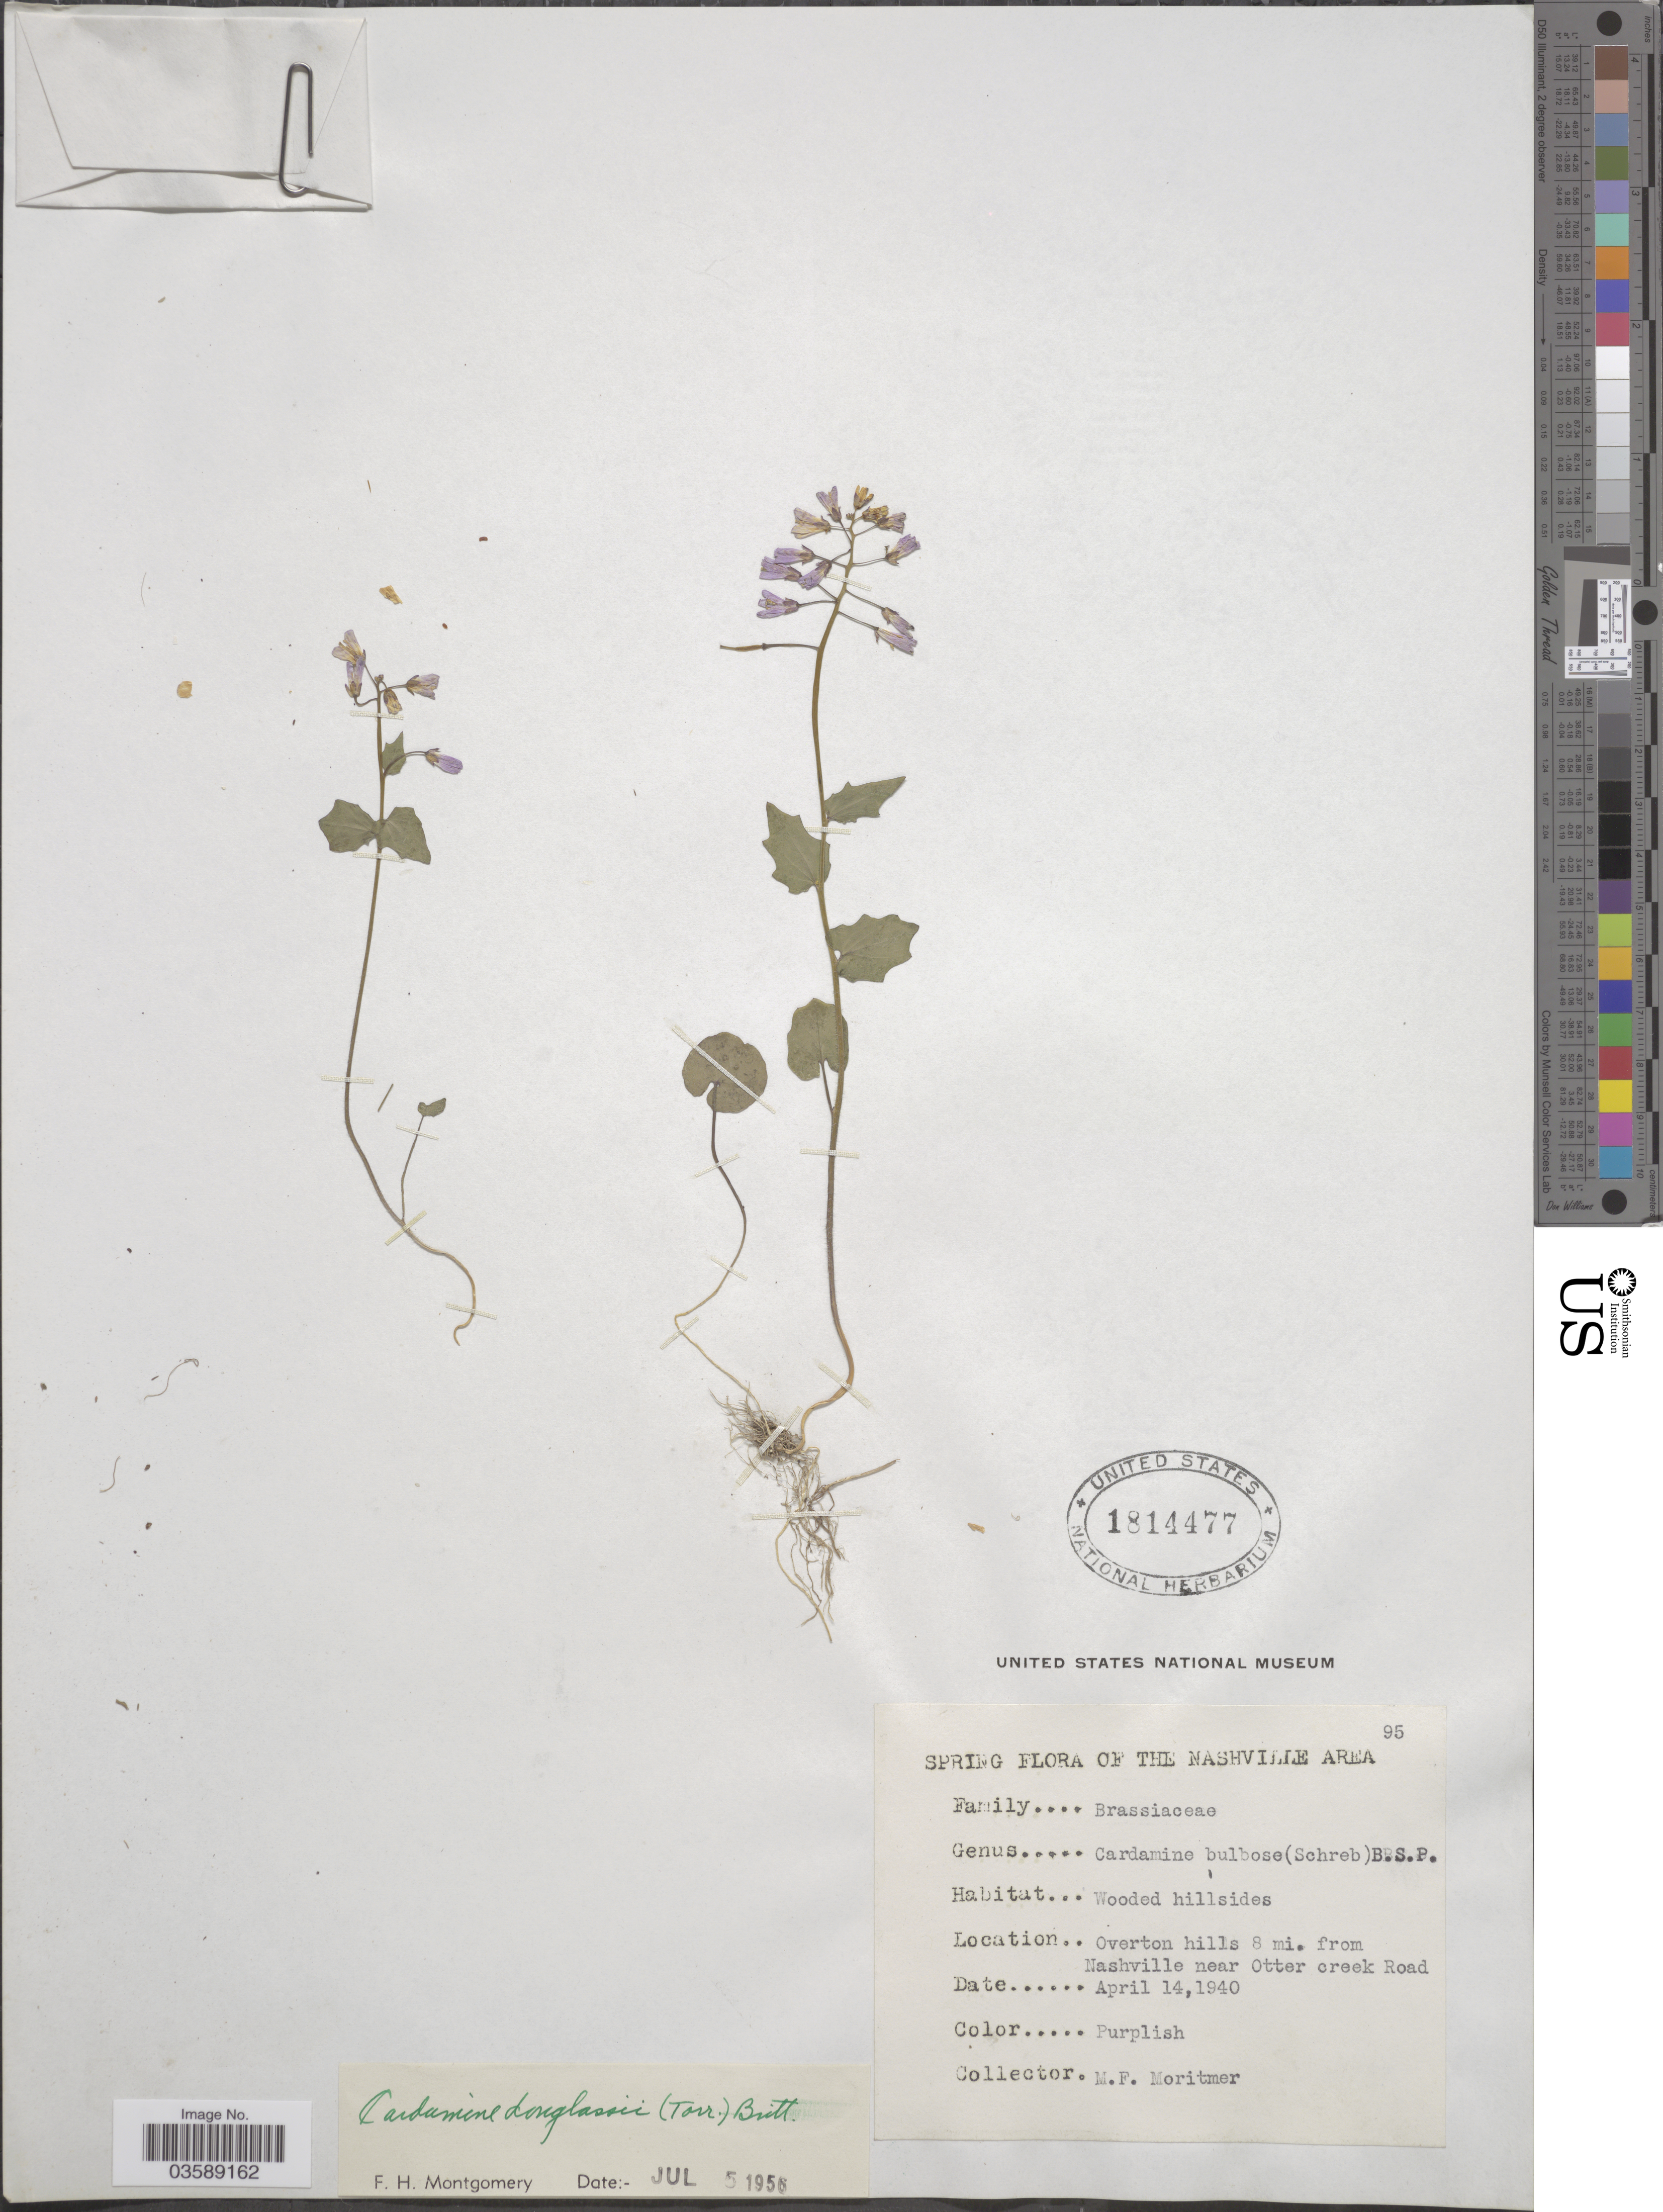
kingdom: Plantae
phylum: Tracheophyta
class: Magnoliopsida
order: Brassicales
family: Brassicaceae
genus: Cardamine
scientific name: Cardamine douglassii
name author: Britton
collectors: M. Mortimer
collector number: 95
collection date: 1940-04-14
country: United States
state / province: Tennessee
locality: The Nashville Area. Overton hills 8 mi. from Nashville near Otter creek Road.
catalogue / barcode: US 1814477